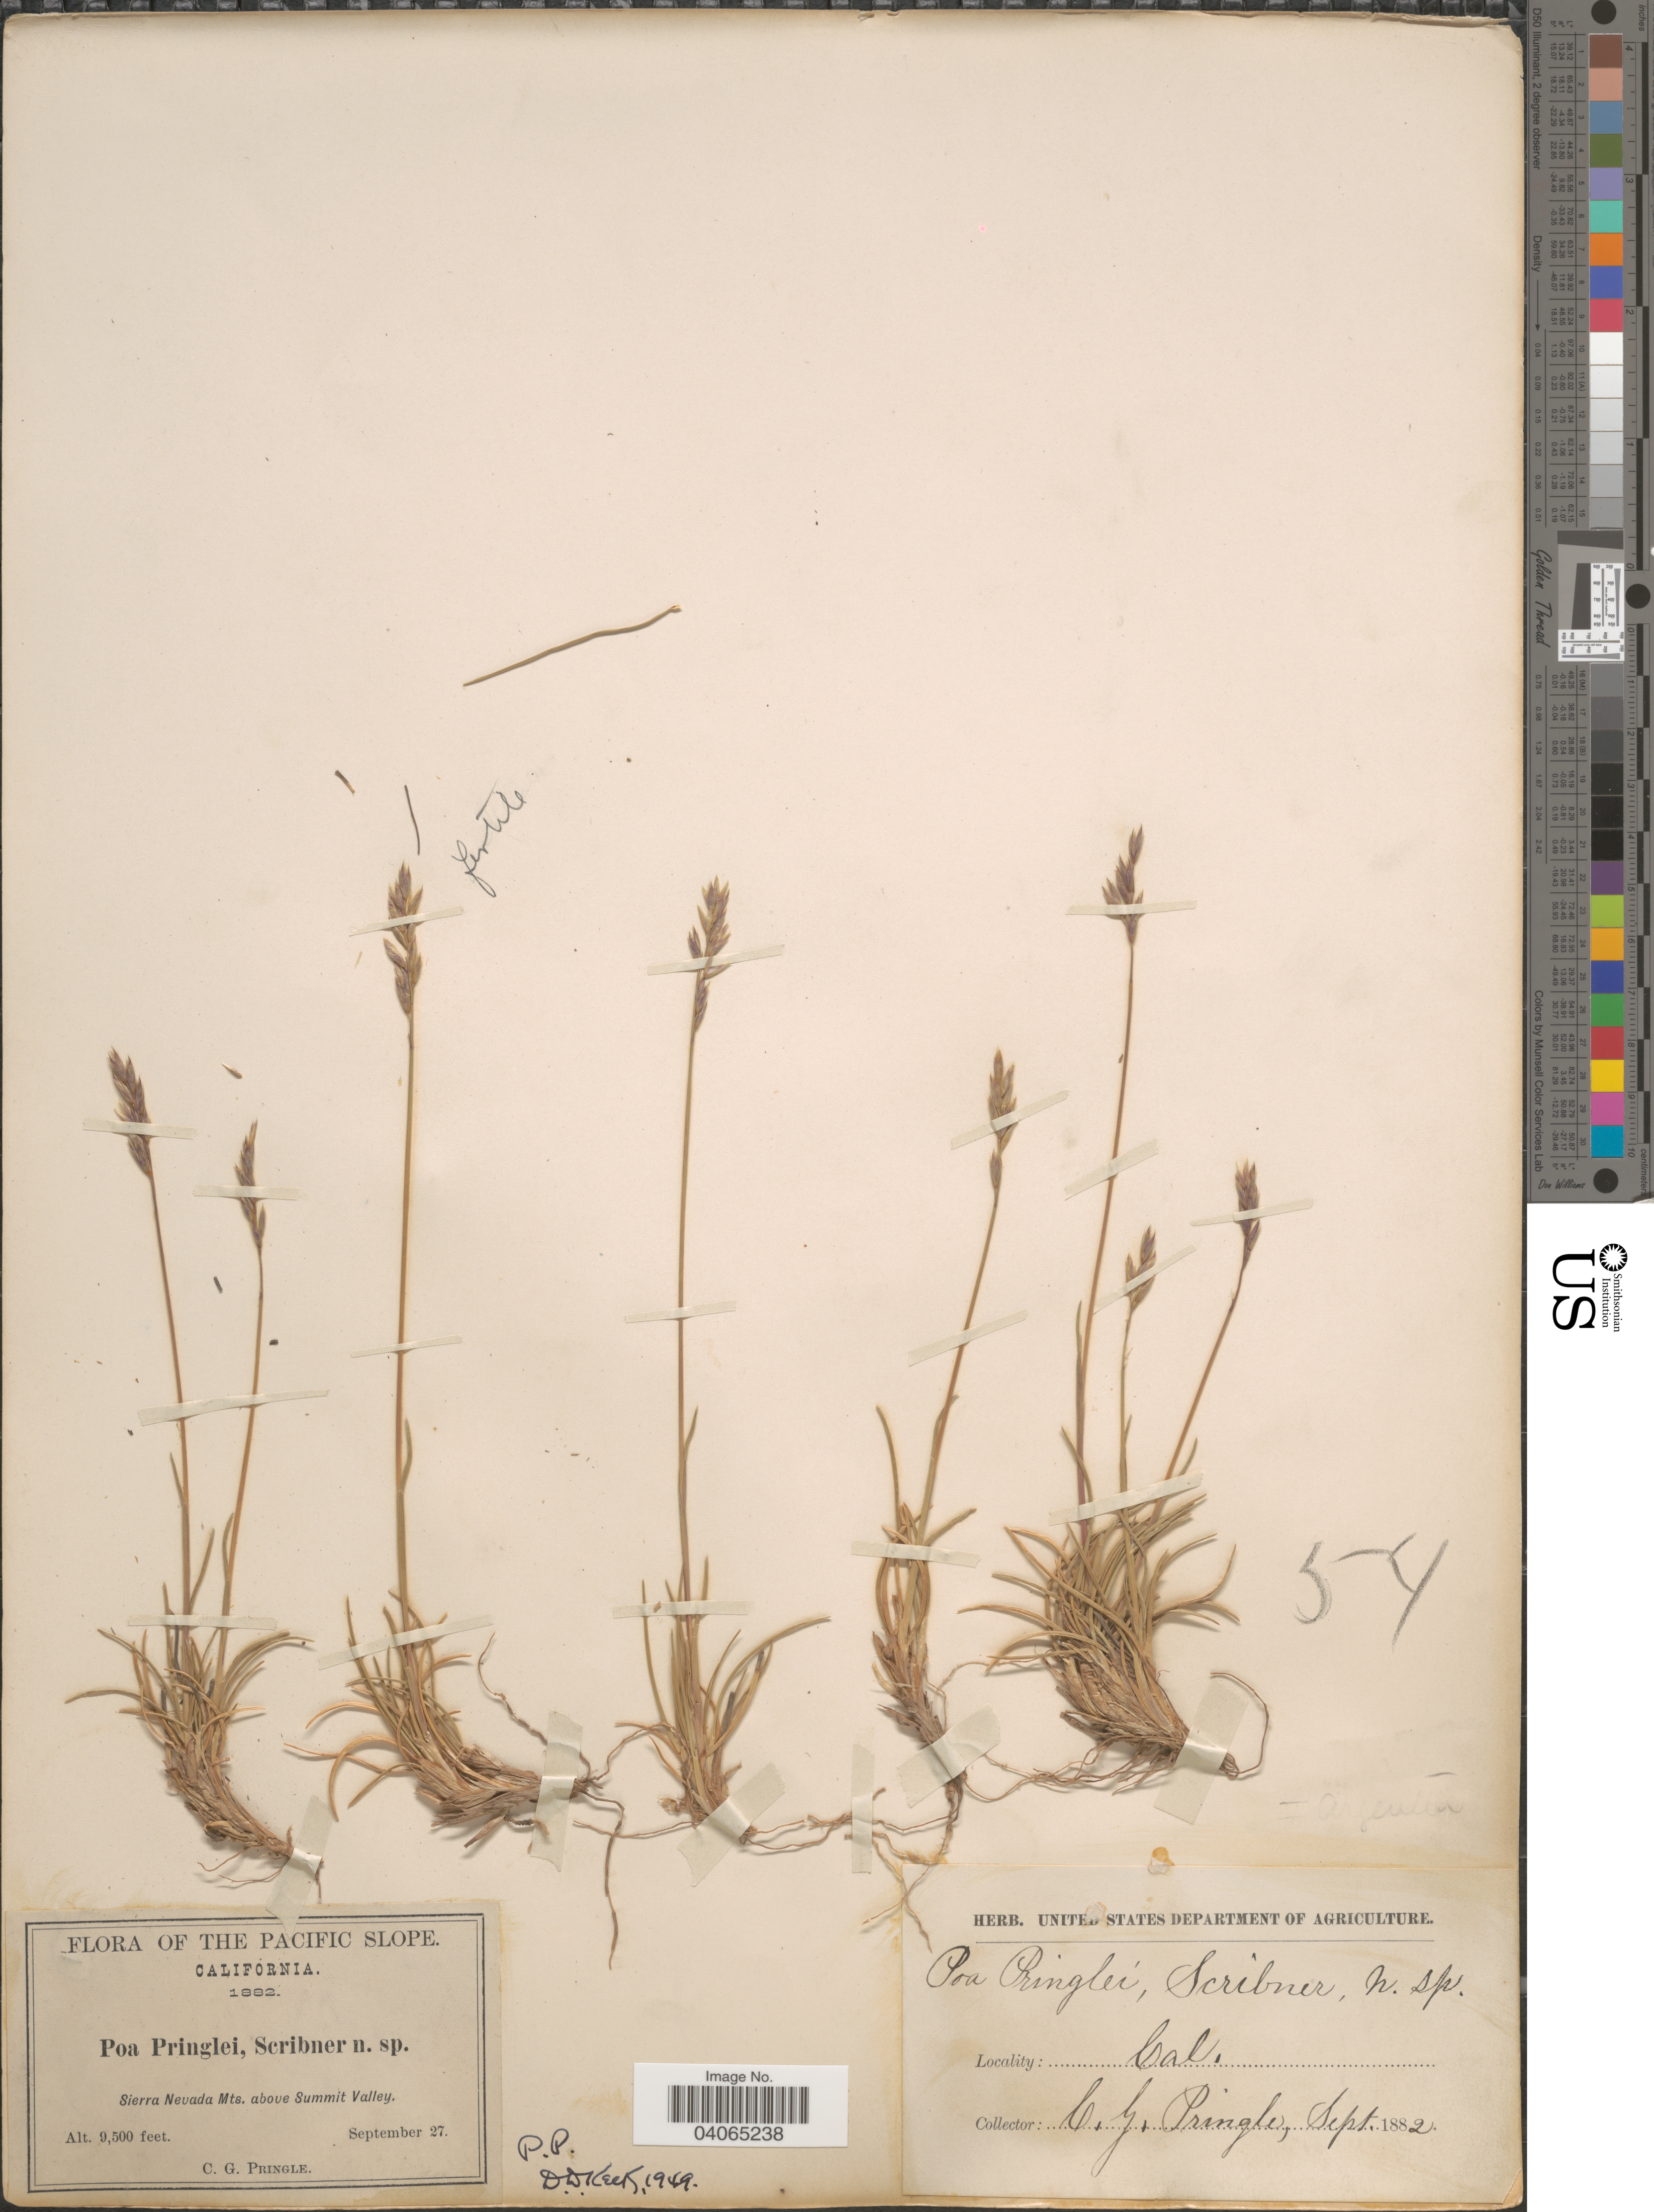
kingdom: Plantae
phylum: Tracheophyta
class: Liliopsida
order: Poales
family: Poaceae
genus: Poa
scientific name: Poa pringlei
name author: Scribn.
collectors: C. G. Pringle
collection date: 1882-09-27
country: United States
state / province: California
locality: The Pacific Slope. Sierra Nevada Mts. above Summit Valley.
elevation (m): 2896